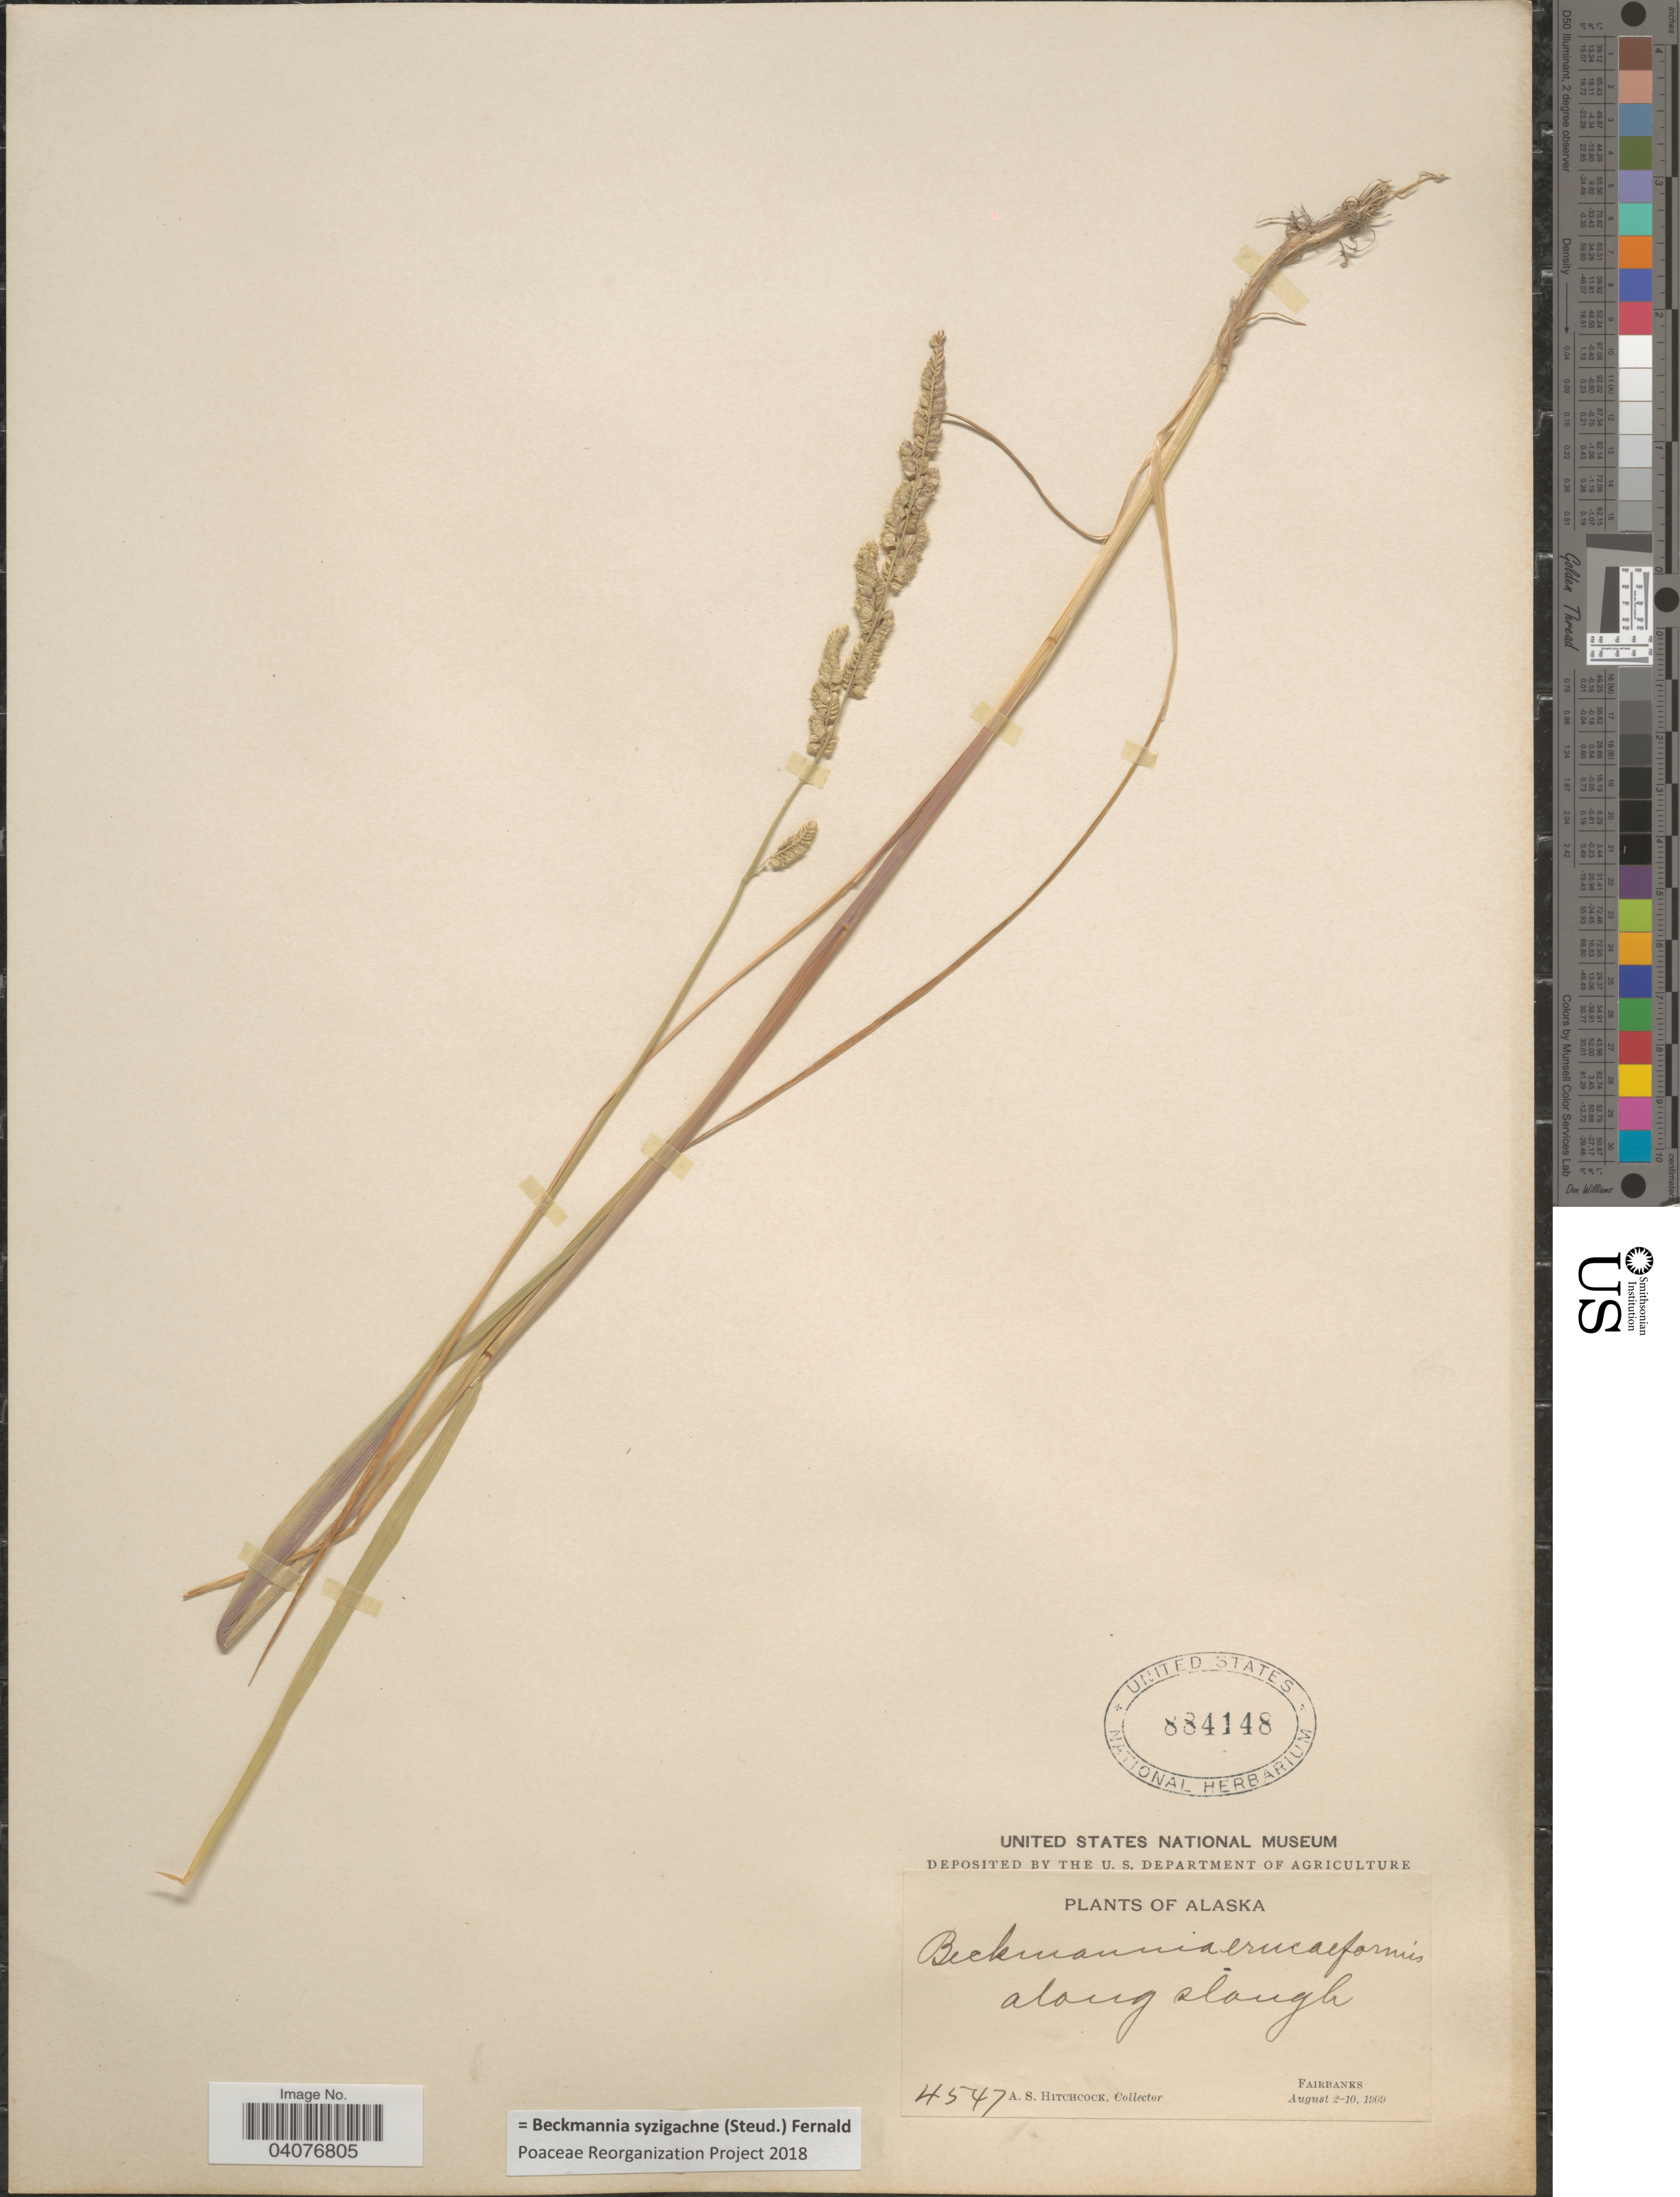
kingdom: Plantae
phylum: Tracheophyta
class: Liliopsida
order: Poales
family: Poaceae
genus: Beckmannia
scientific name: Beckmannia syzigachne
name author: (Steud.) Fernald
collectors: A. S. Hitchcock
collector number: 4547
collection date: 1909-08-02/1909-08-10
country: United States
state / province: Alaska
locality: Along slough. Fairbanks.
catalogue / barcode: US 884148